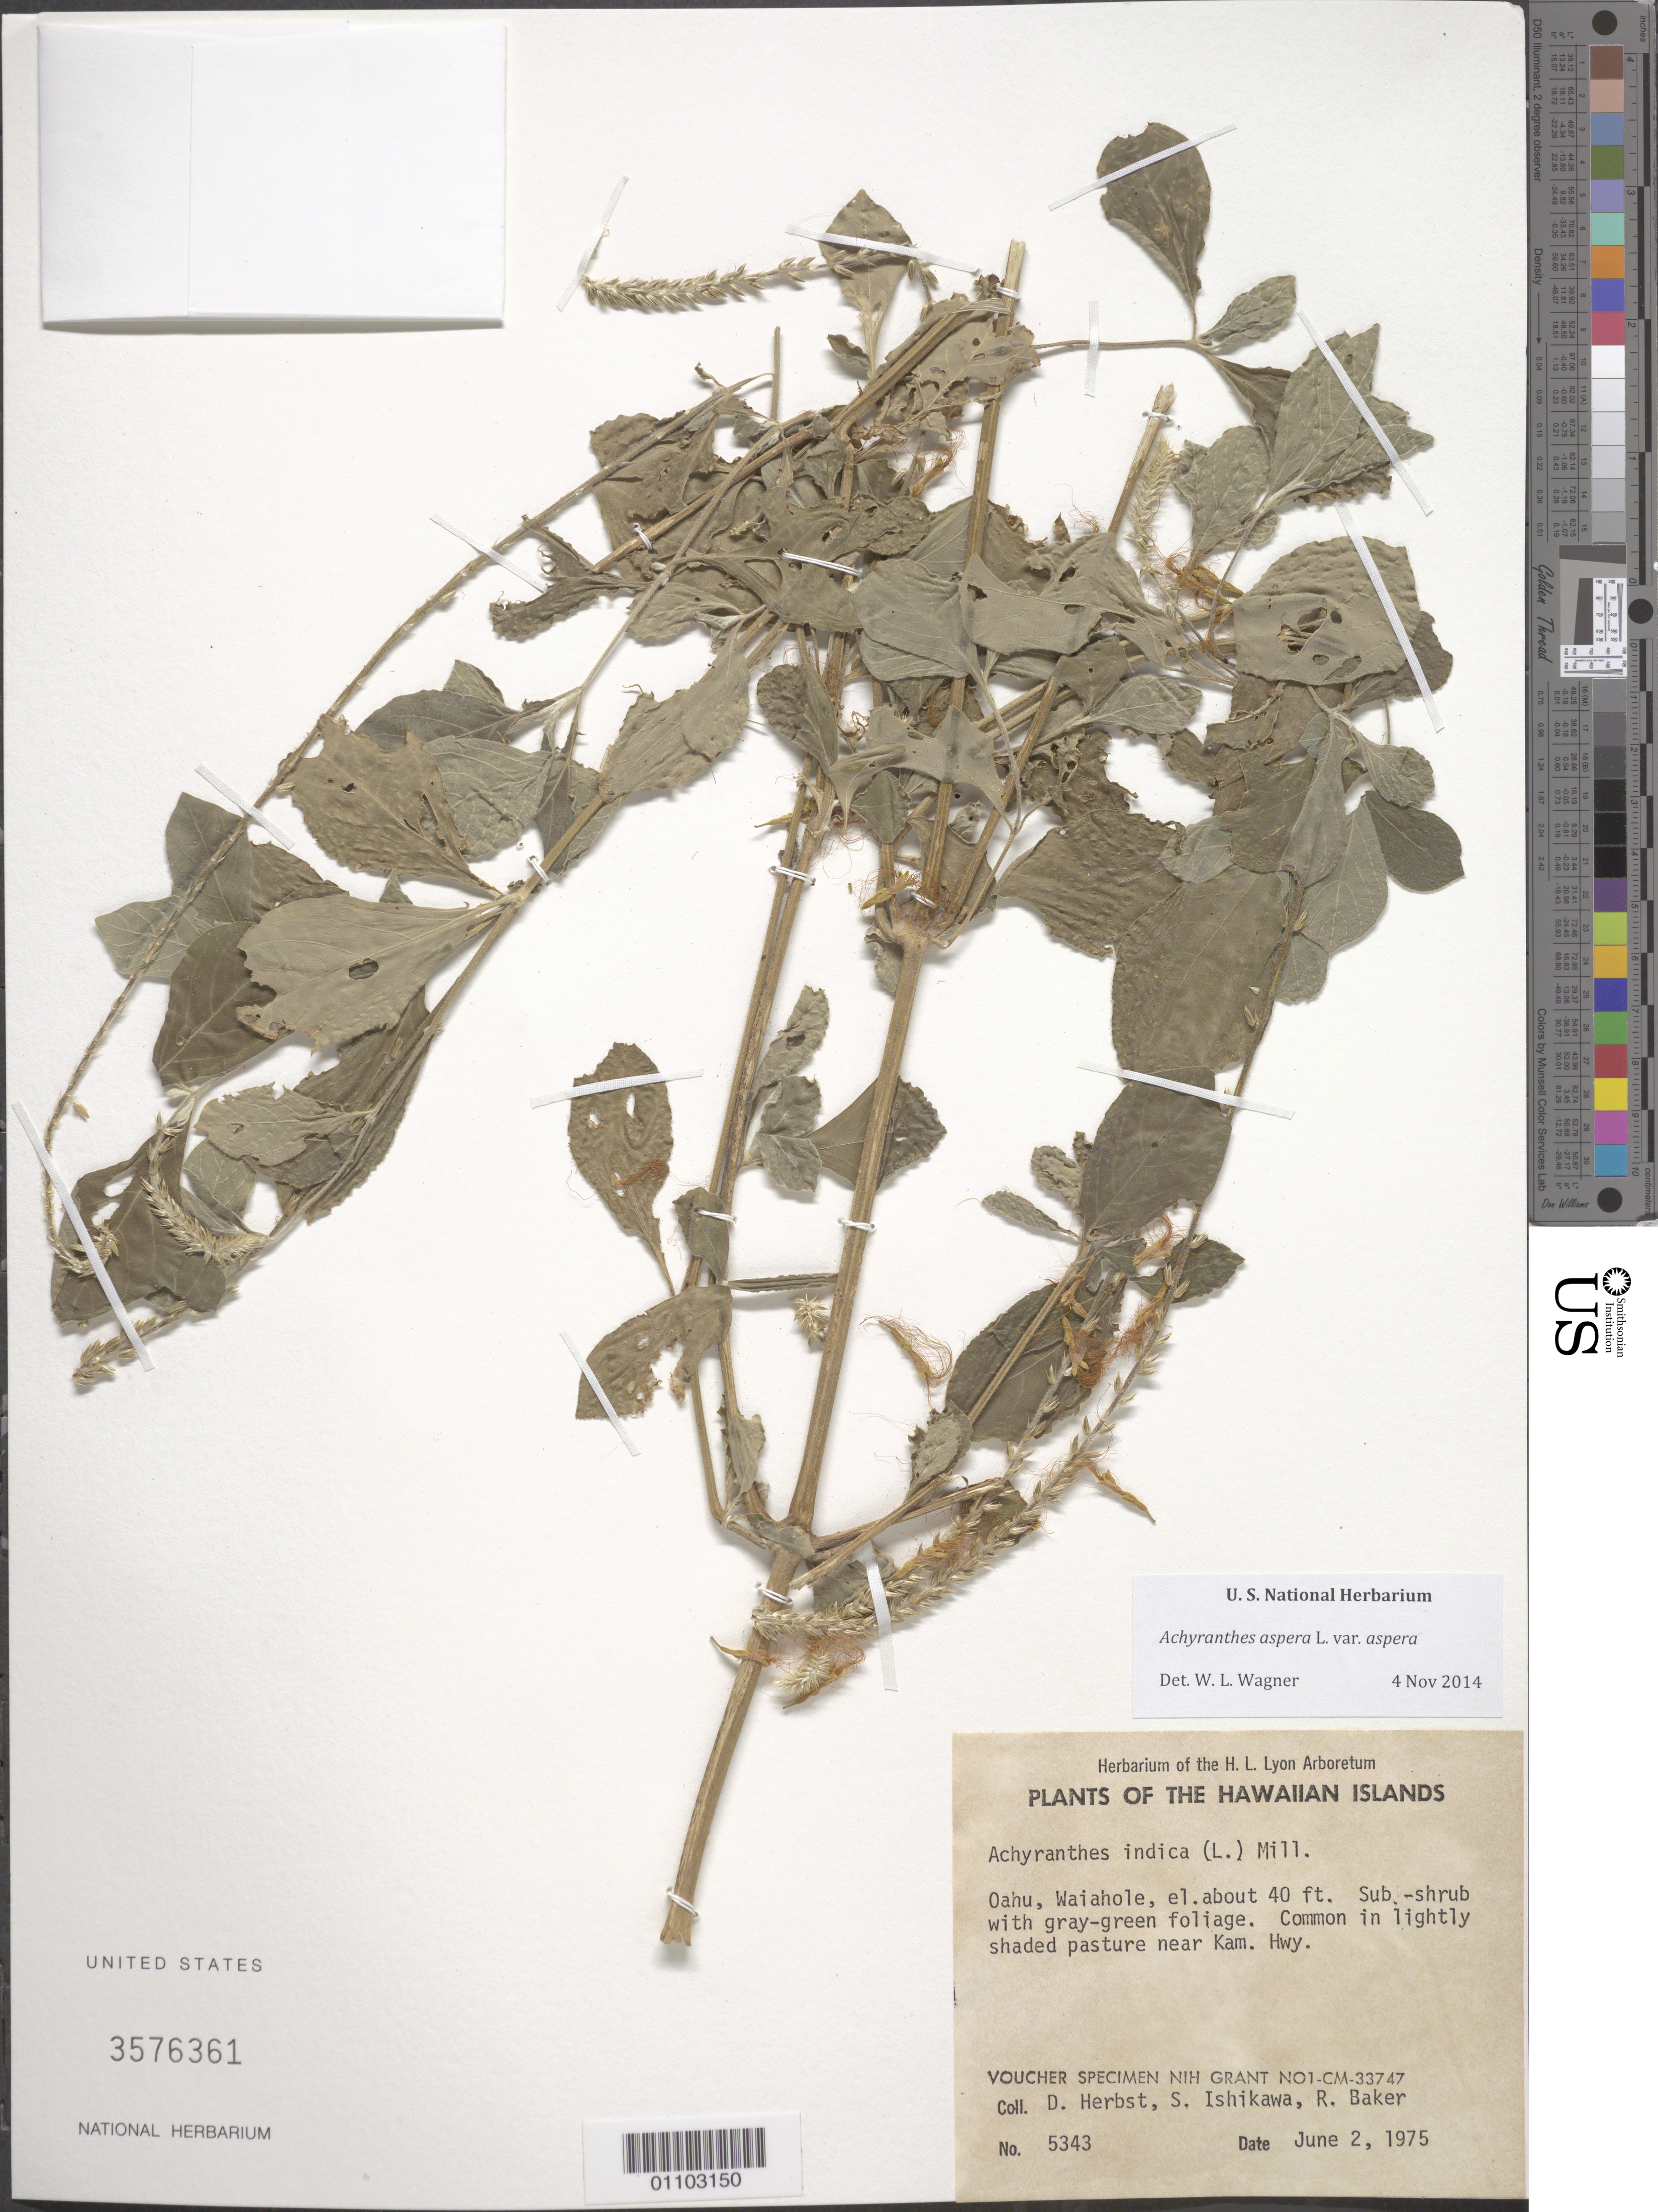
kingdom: Plantae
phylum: Tracheophyta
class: Magnoliopsida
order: Caryophyllales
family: Amaranthaceae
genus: Achyranthes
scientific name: Achyranthes aspera var. aspera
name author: L.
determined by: Wagner, W. L., (BOT), Smithsonian Institution - National Museum of Natural History (UNITED STATES)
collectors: D. R. Herbst, S. Ishikawa & R. Baker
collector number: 5343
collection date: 1975-06-02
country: United States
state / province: Hawaii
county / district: Honolulu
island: Oahu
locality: Waiahole.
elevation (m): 12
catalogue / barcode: US 3576361